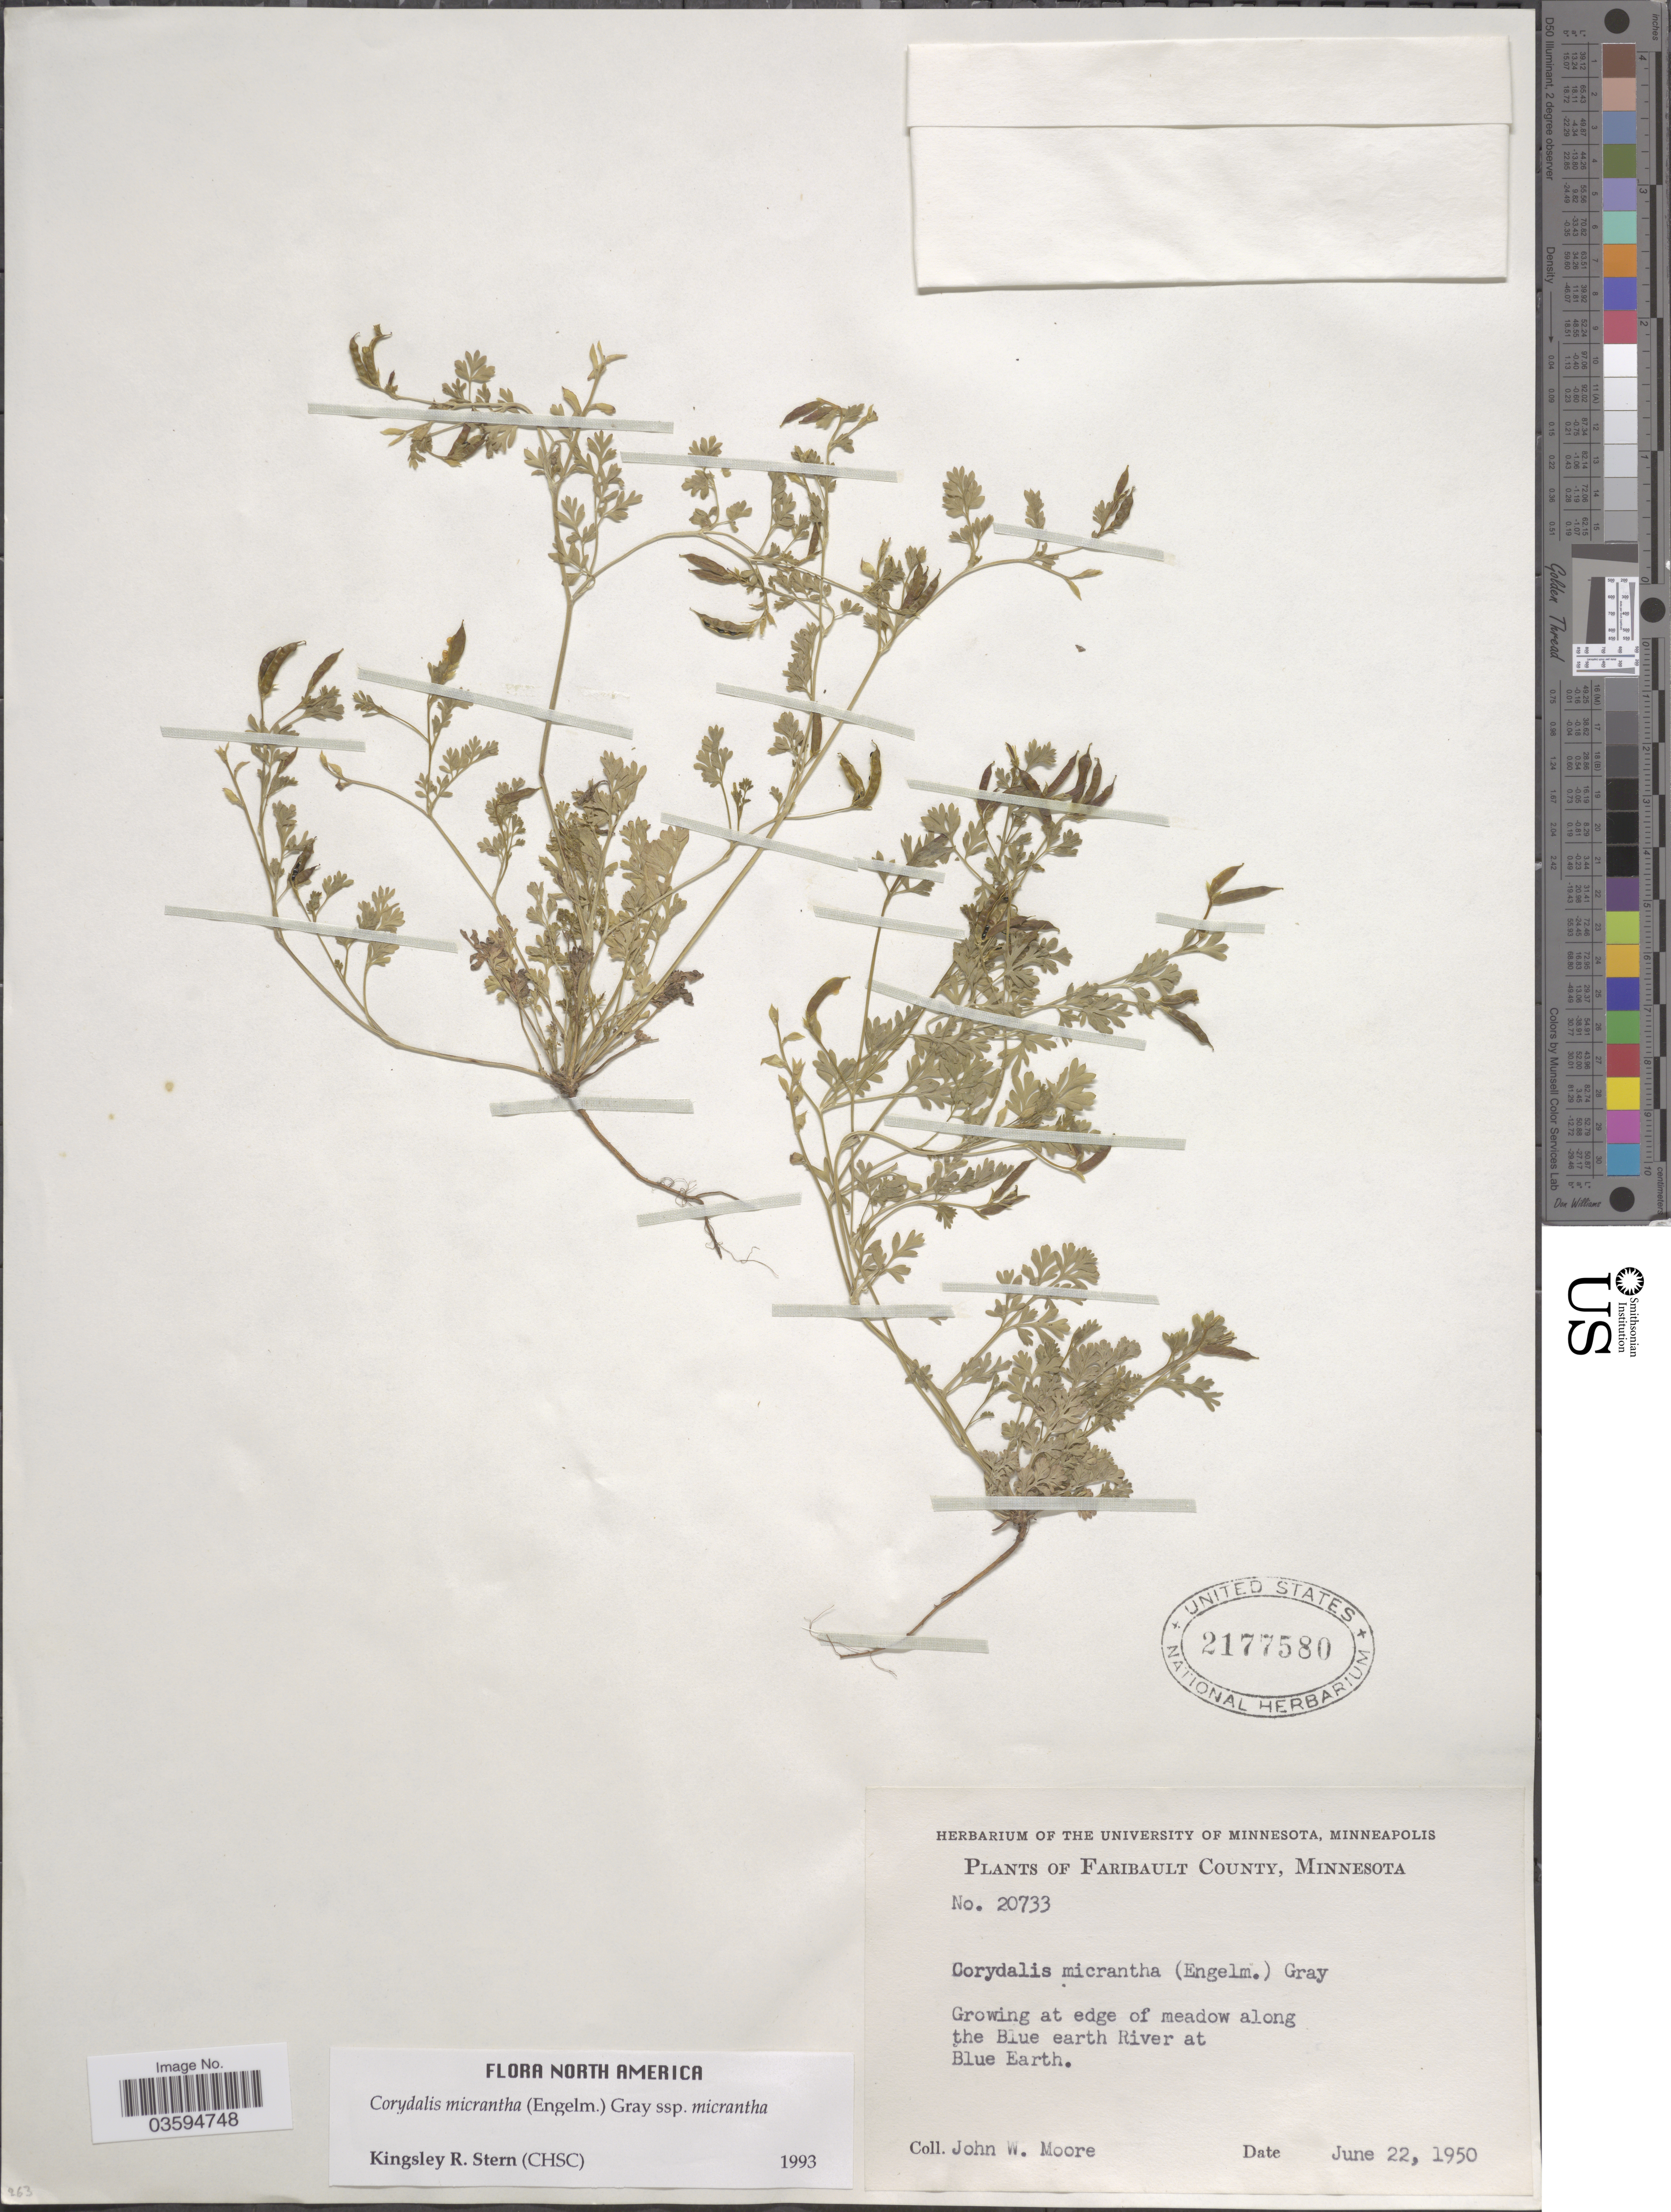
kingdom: Plantae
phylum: Tracheophyta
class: Magnoliopsida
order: Ranunculales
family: Papaveraceae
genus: Corydalis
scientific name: Corydalis micrantha subsp. micrantha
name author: (Engelm. & A. Gray) A. Gray & J.M. Coult.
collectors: J. Moore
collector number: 20733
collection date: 1950-06-22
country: United States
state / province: Minnesota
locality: Faribault County. Growing at edge of meadow along the Blue earth River at Blue Earth.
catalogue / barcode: US 2177580